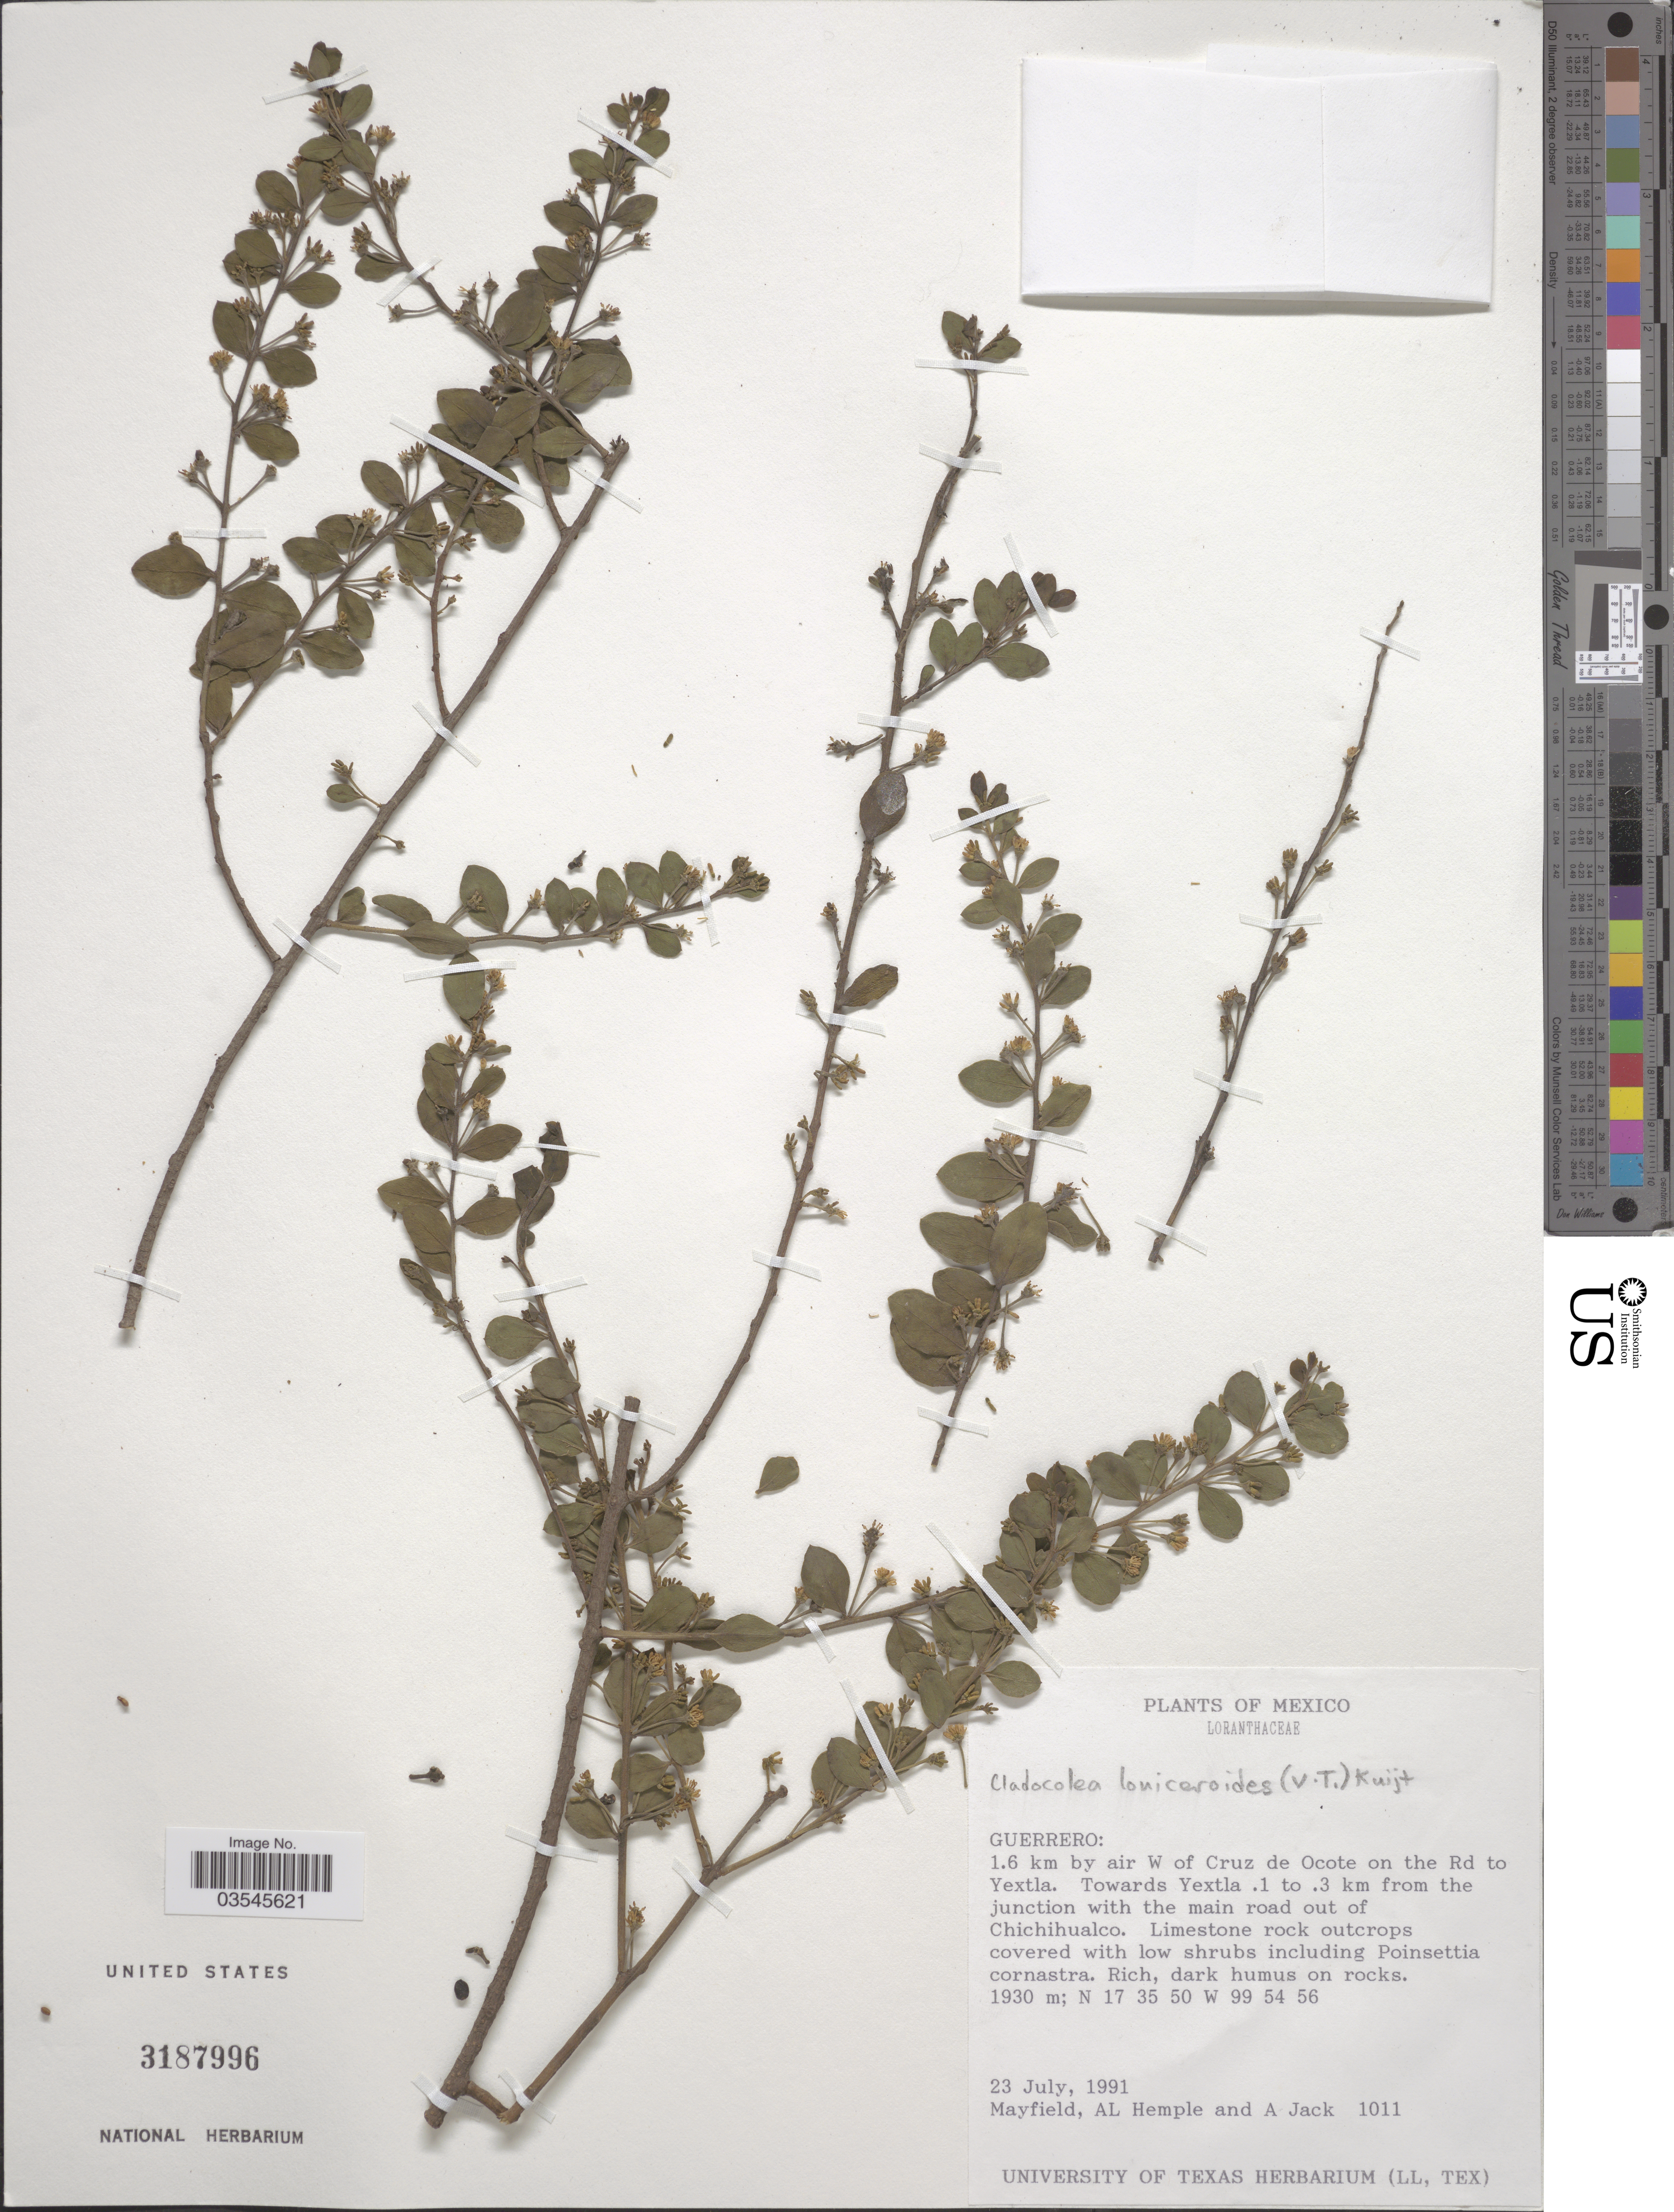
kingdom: Plantae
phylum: Tracheophyta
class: Magnoliopsida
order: Santalales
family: Loranthaceae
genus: Cladocolea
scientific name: Cladocolea loniceroides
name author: (Tiegh.) Kuijt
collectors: Mayfield, A. Hemple & A. Jack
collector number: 1011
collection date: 1991-07-23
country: Mexico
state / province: Guerrero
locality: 1.6 km by air W of Cruz de Ocote on the Rd to Yextla. Towards Yextla .1 to .3 km from the junction with the main road out of Chichihualco.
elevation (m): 1930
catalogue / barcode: US 3187996